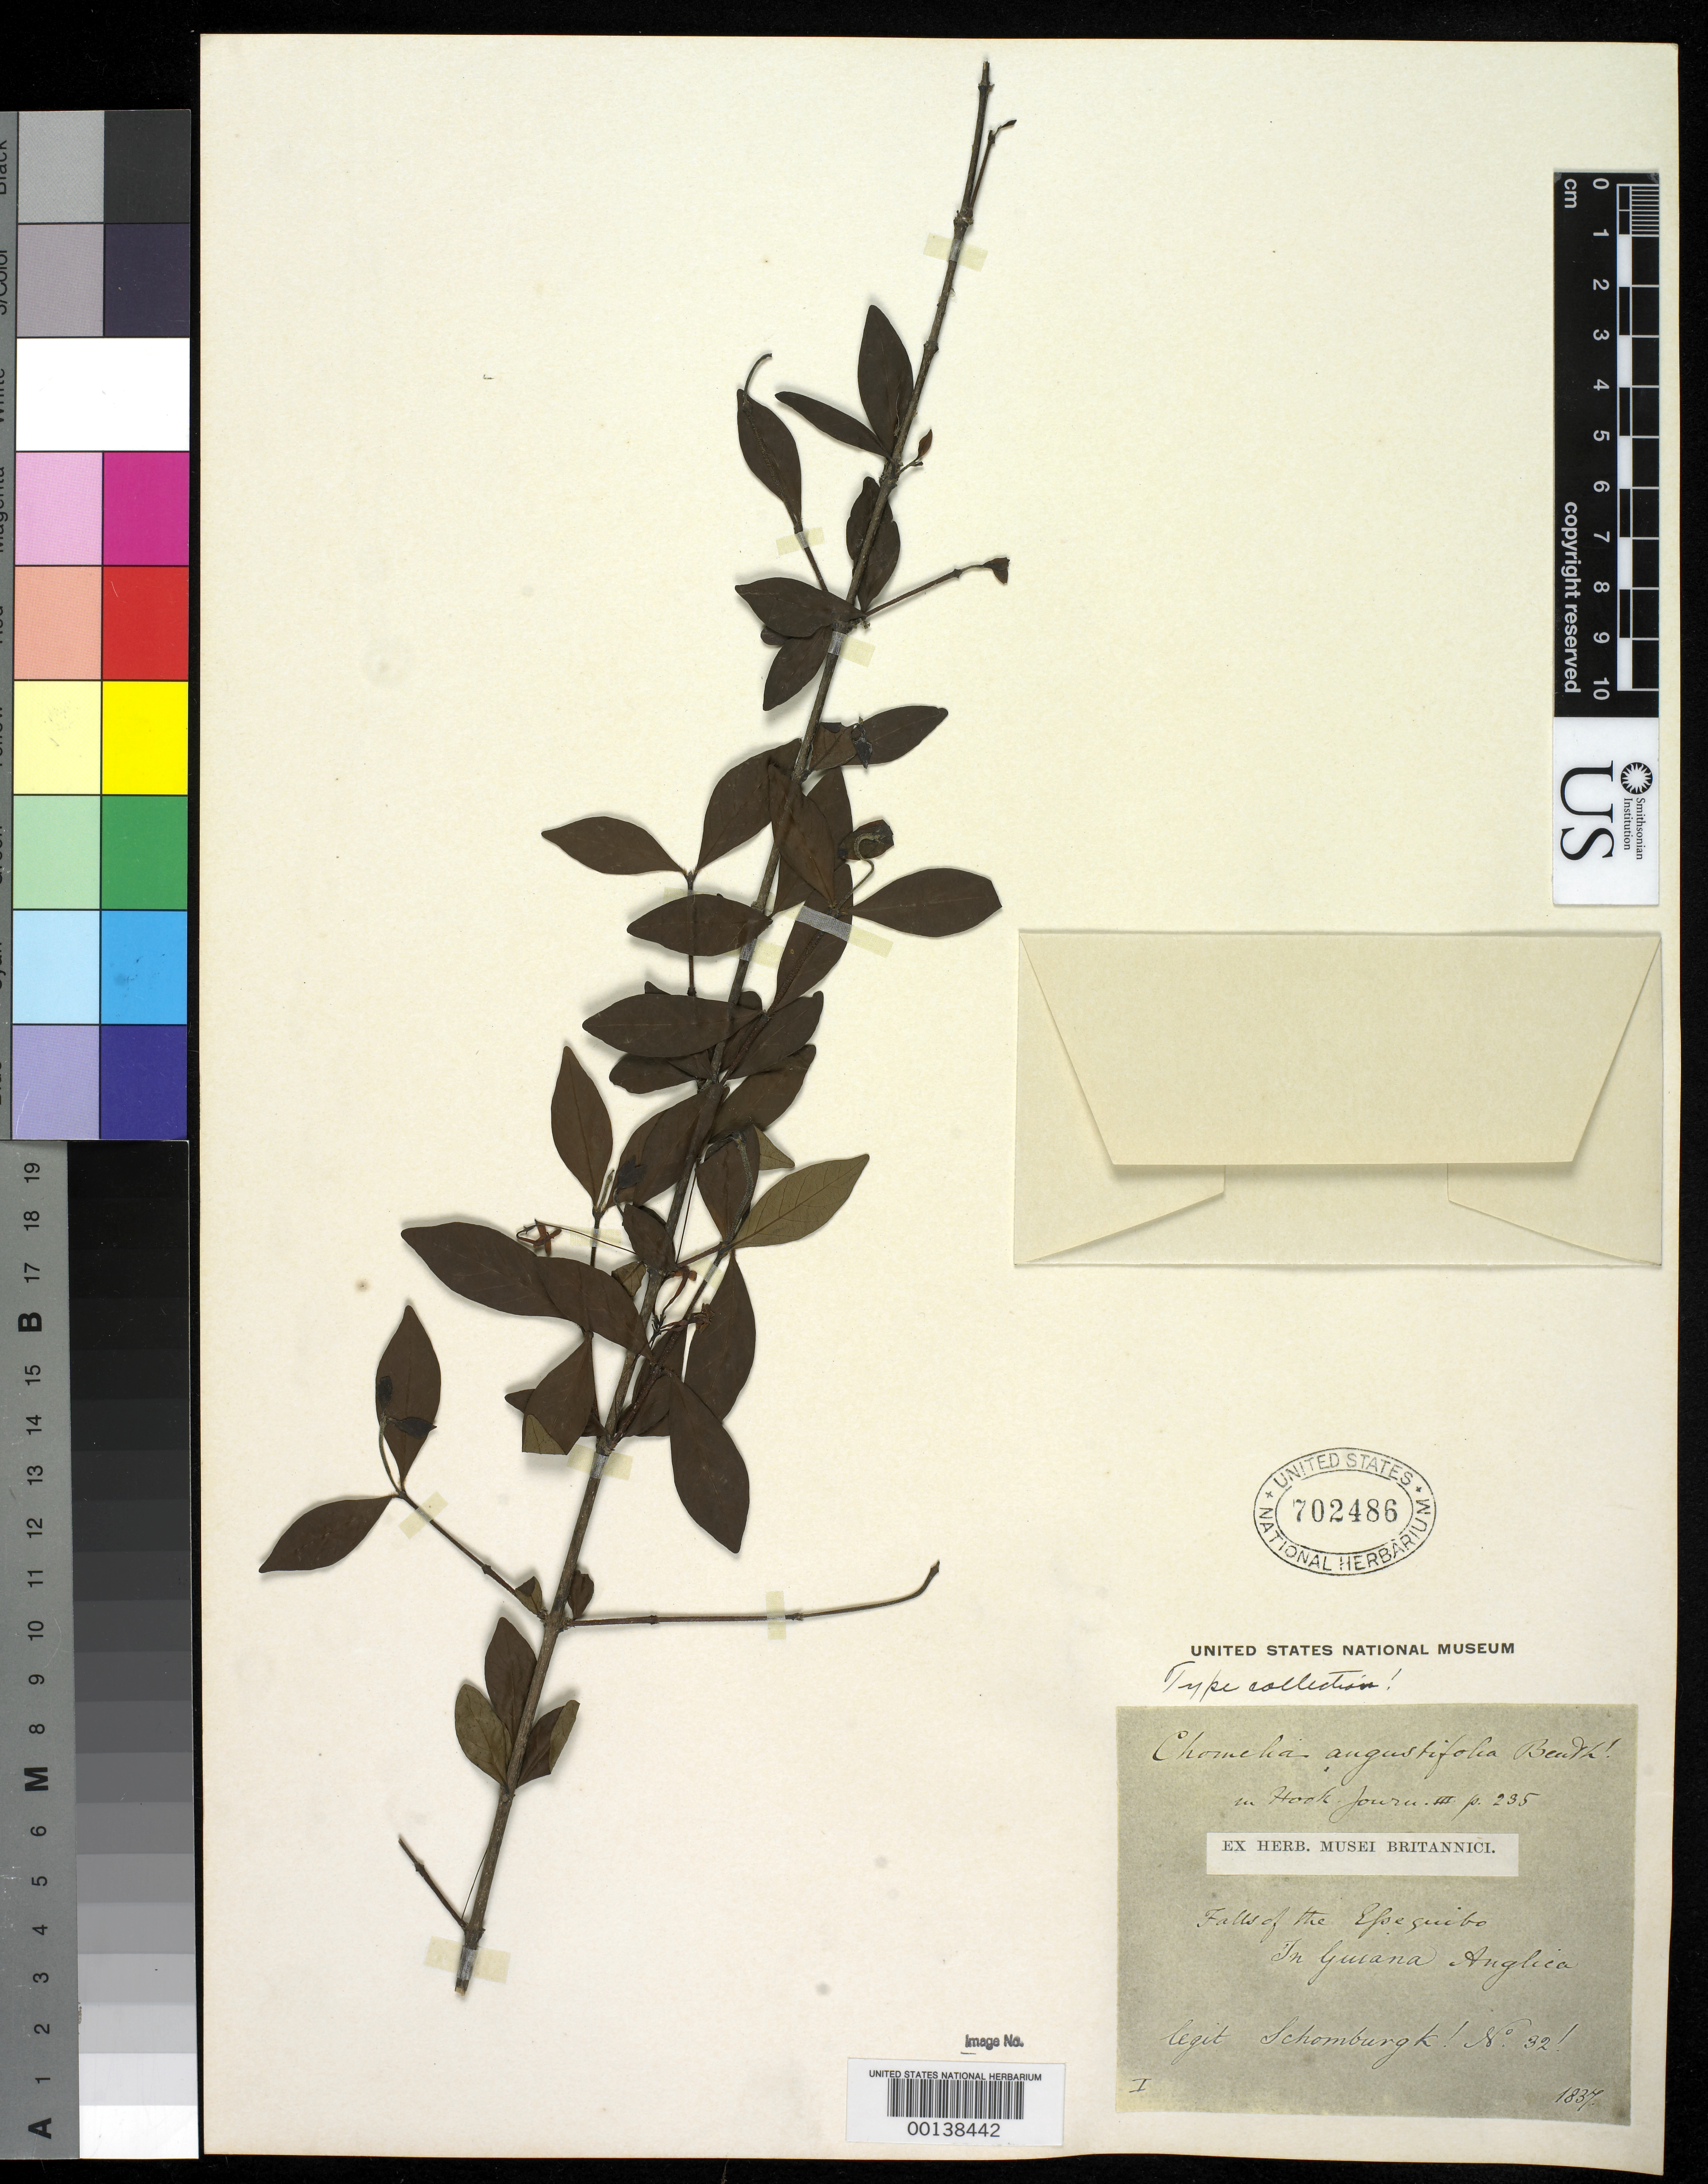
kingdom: Plantae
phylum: Tracheophyta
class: Magnoliopsida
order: Gentianales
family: Rubiaceae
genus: Chomelia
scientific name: Chomelia angustifolia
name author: Benth.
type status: Isotype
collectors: M. R. Schomburgk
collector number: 32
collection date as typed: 1837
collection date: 1837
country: Guyana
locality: Falls of Essequibo River.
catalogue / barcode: US 702486